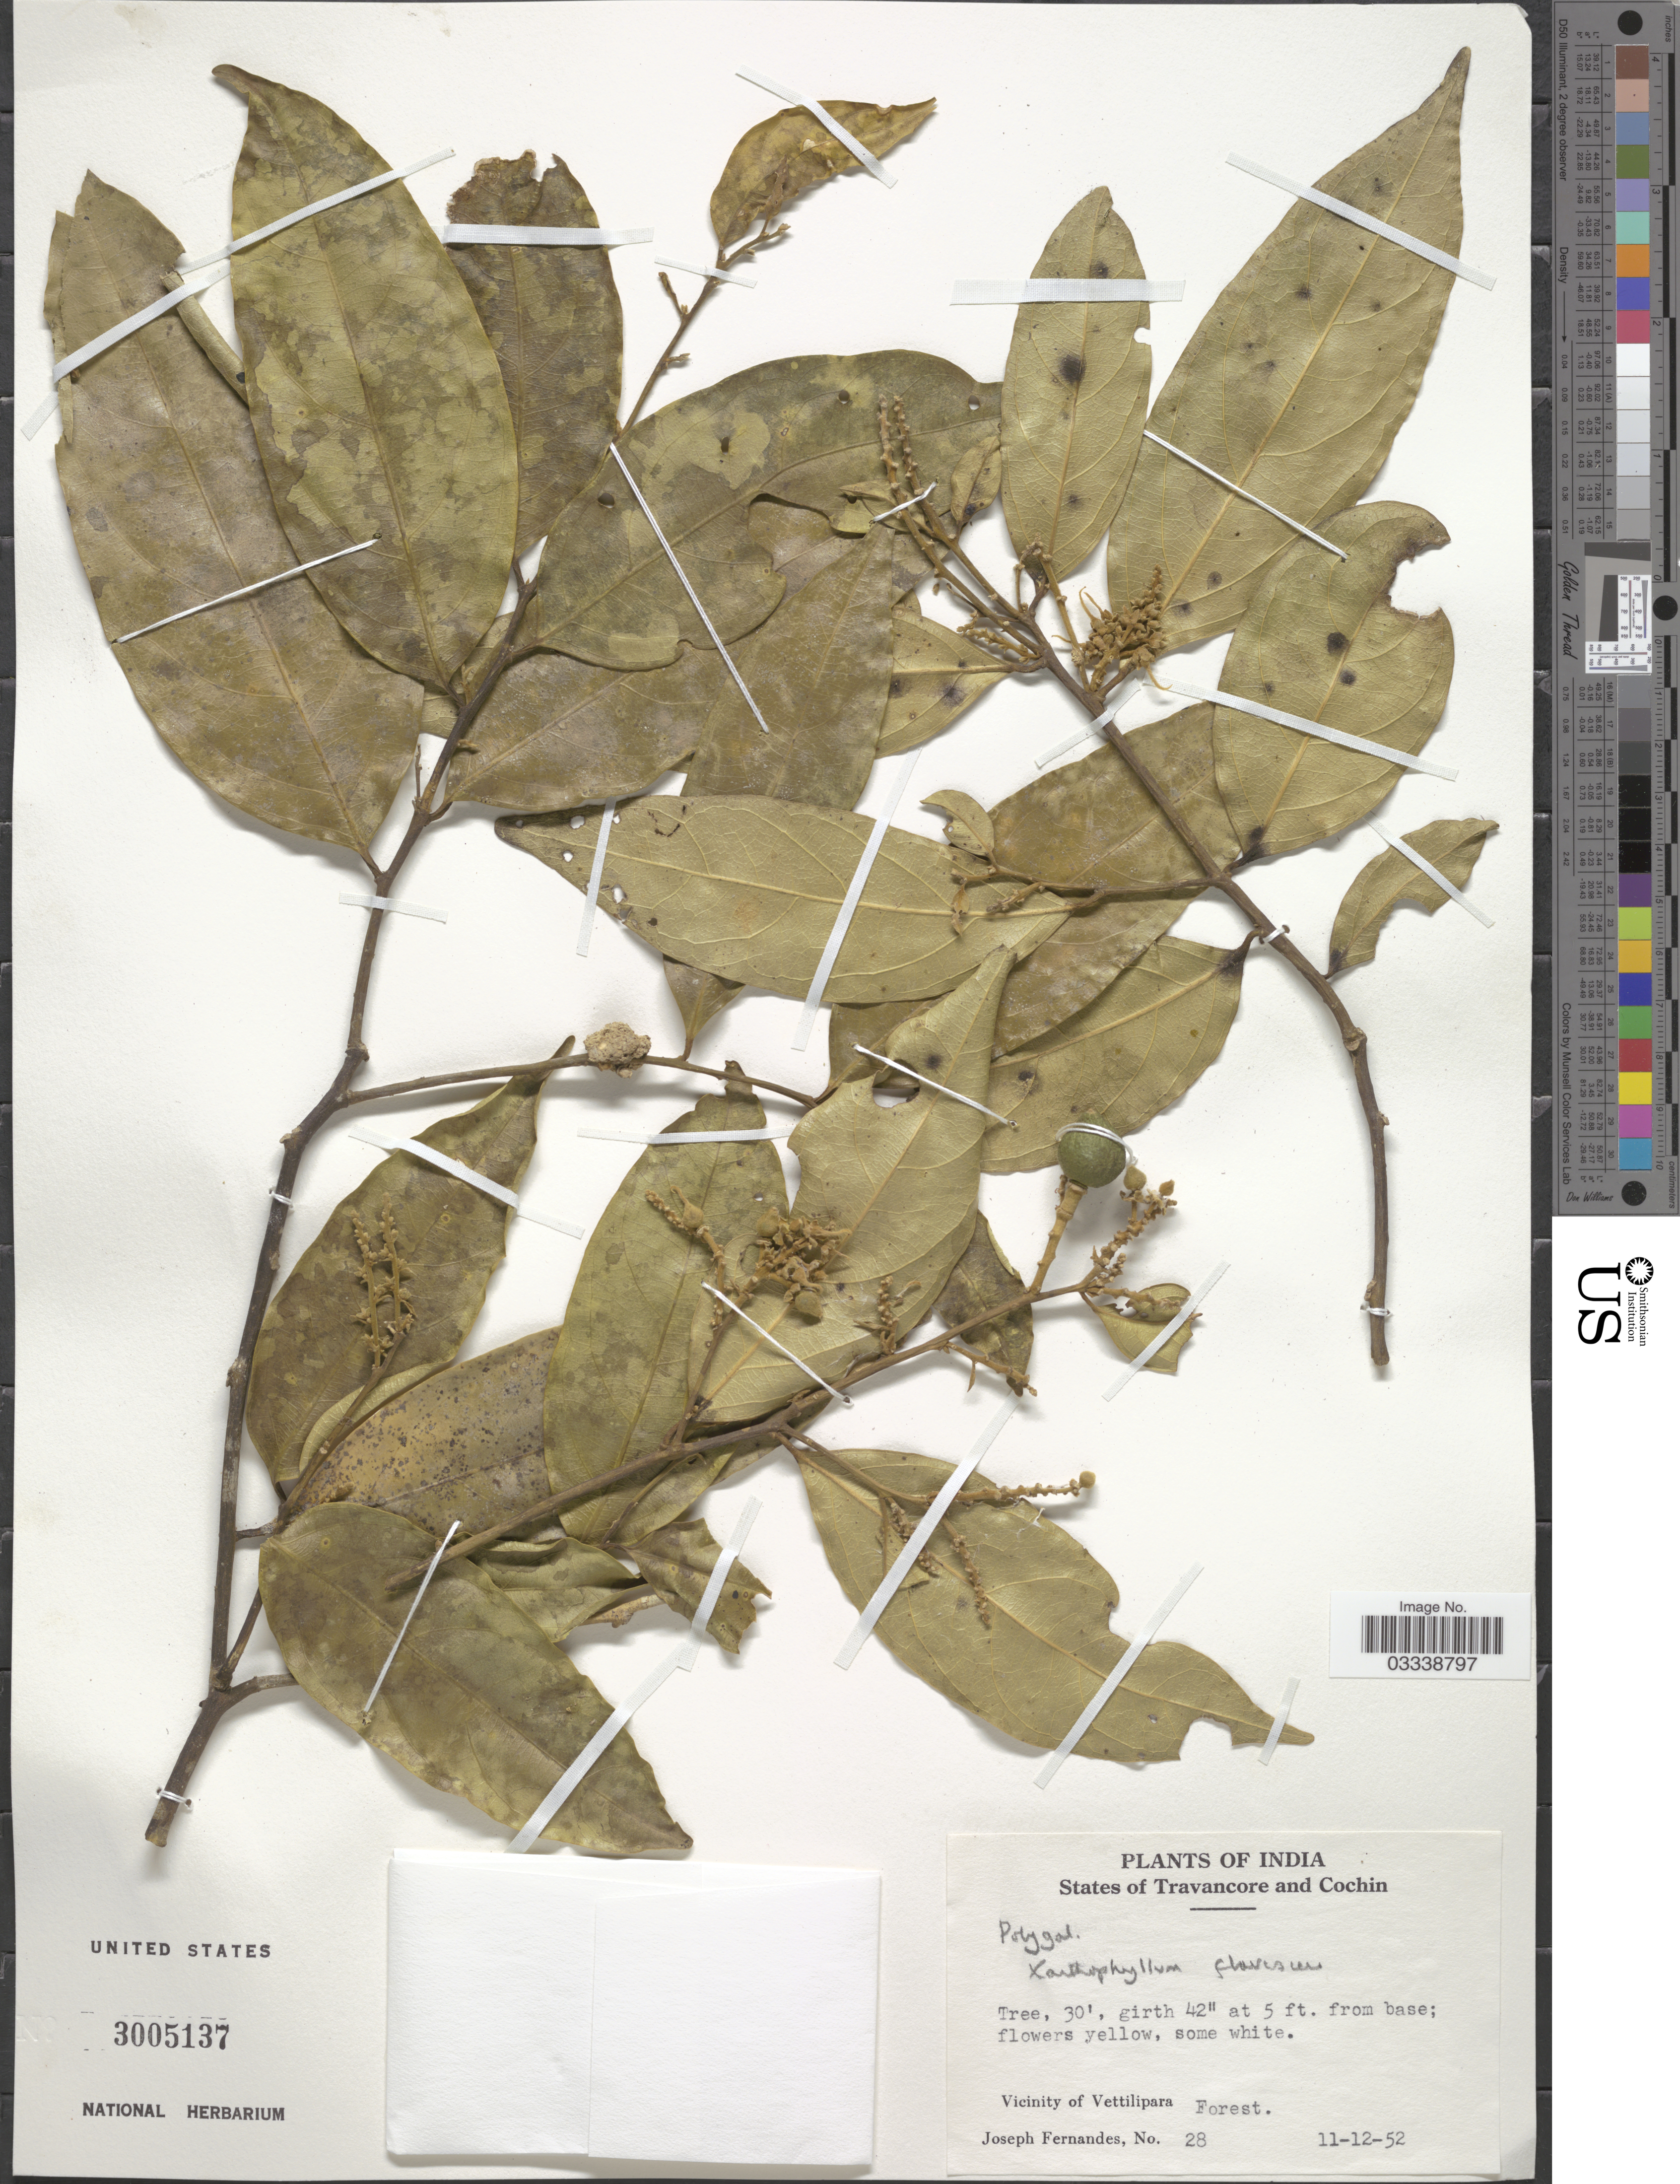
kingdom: Plantae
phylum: Tracheophyta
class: Magnoliopsida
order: Fabales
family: Polygalaceae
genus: Xanthophyllum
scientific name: Xanthophyllum flavescens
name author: Roxb.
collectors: J. Fernandes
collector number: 28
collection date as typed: Transcribed d/m/y: 11/12/52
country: India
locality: States of Travancore and Cochin. Vicinity of Vettilipara Forest.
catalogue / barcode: US 3005137